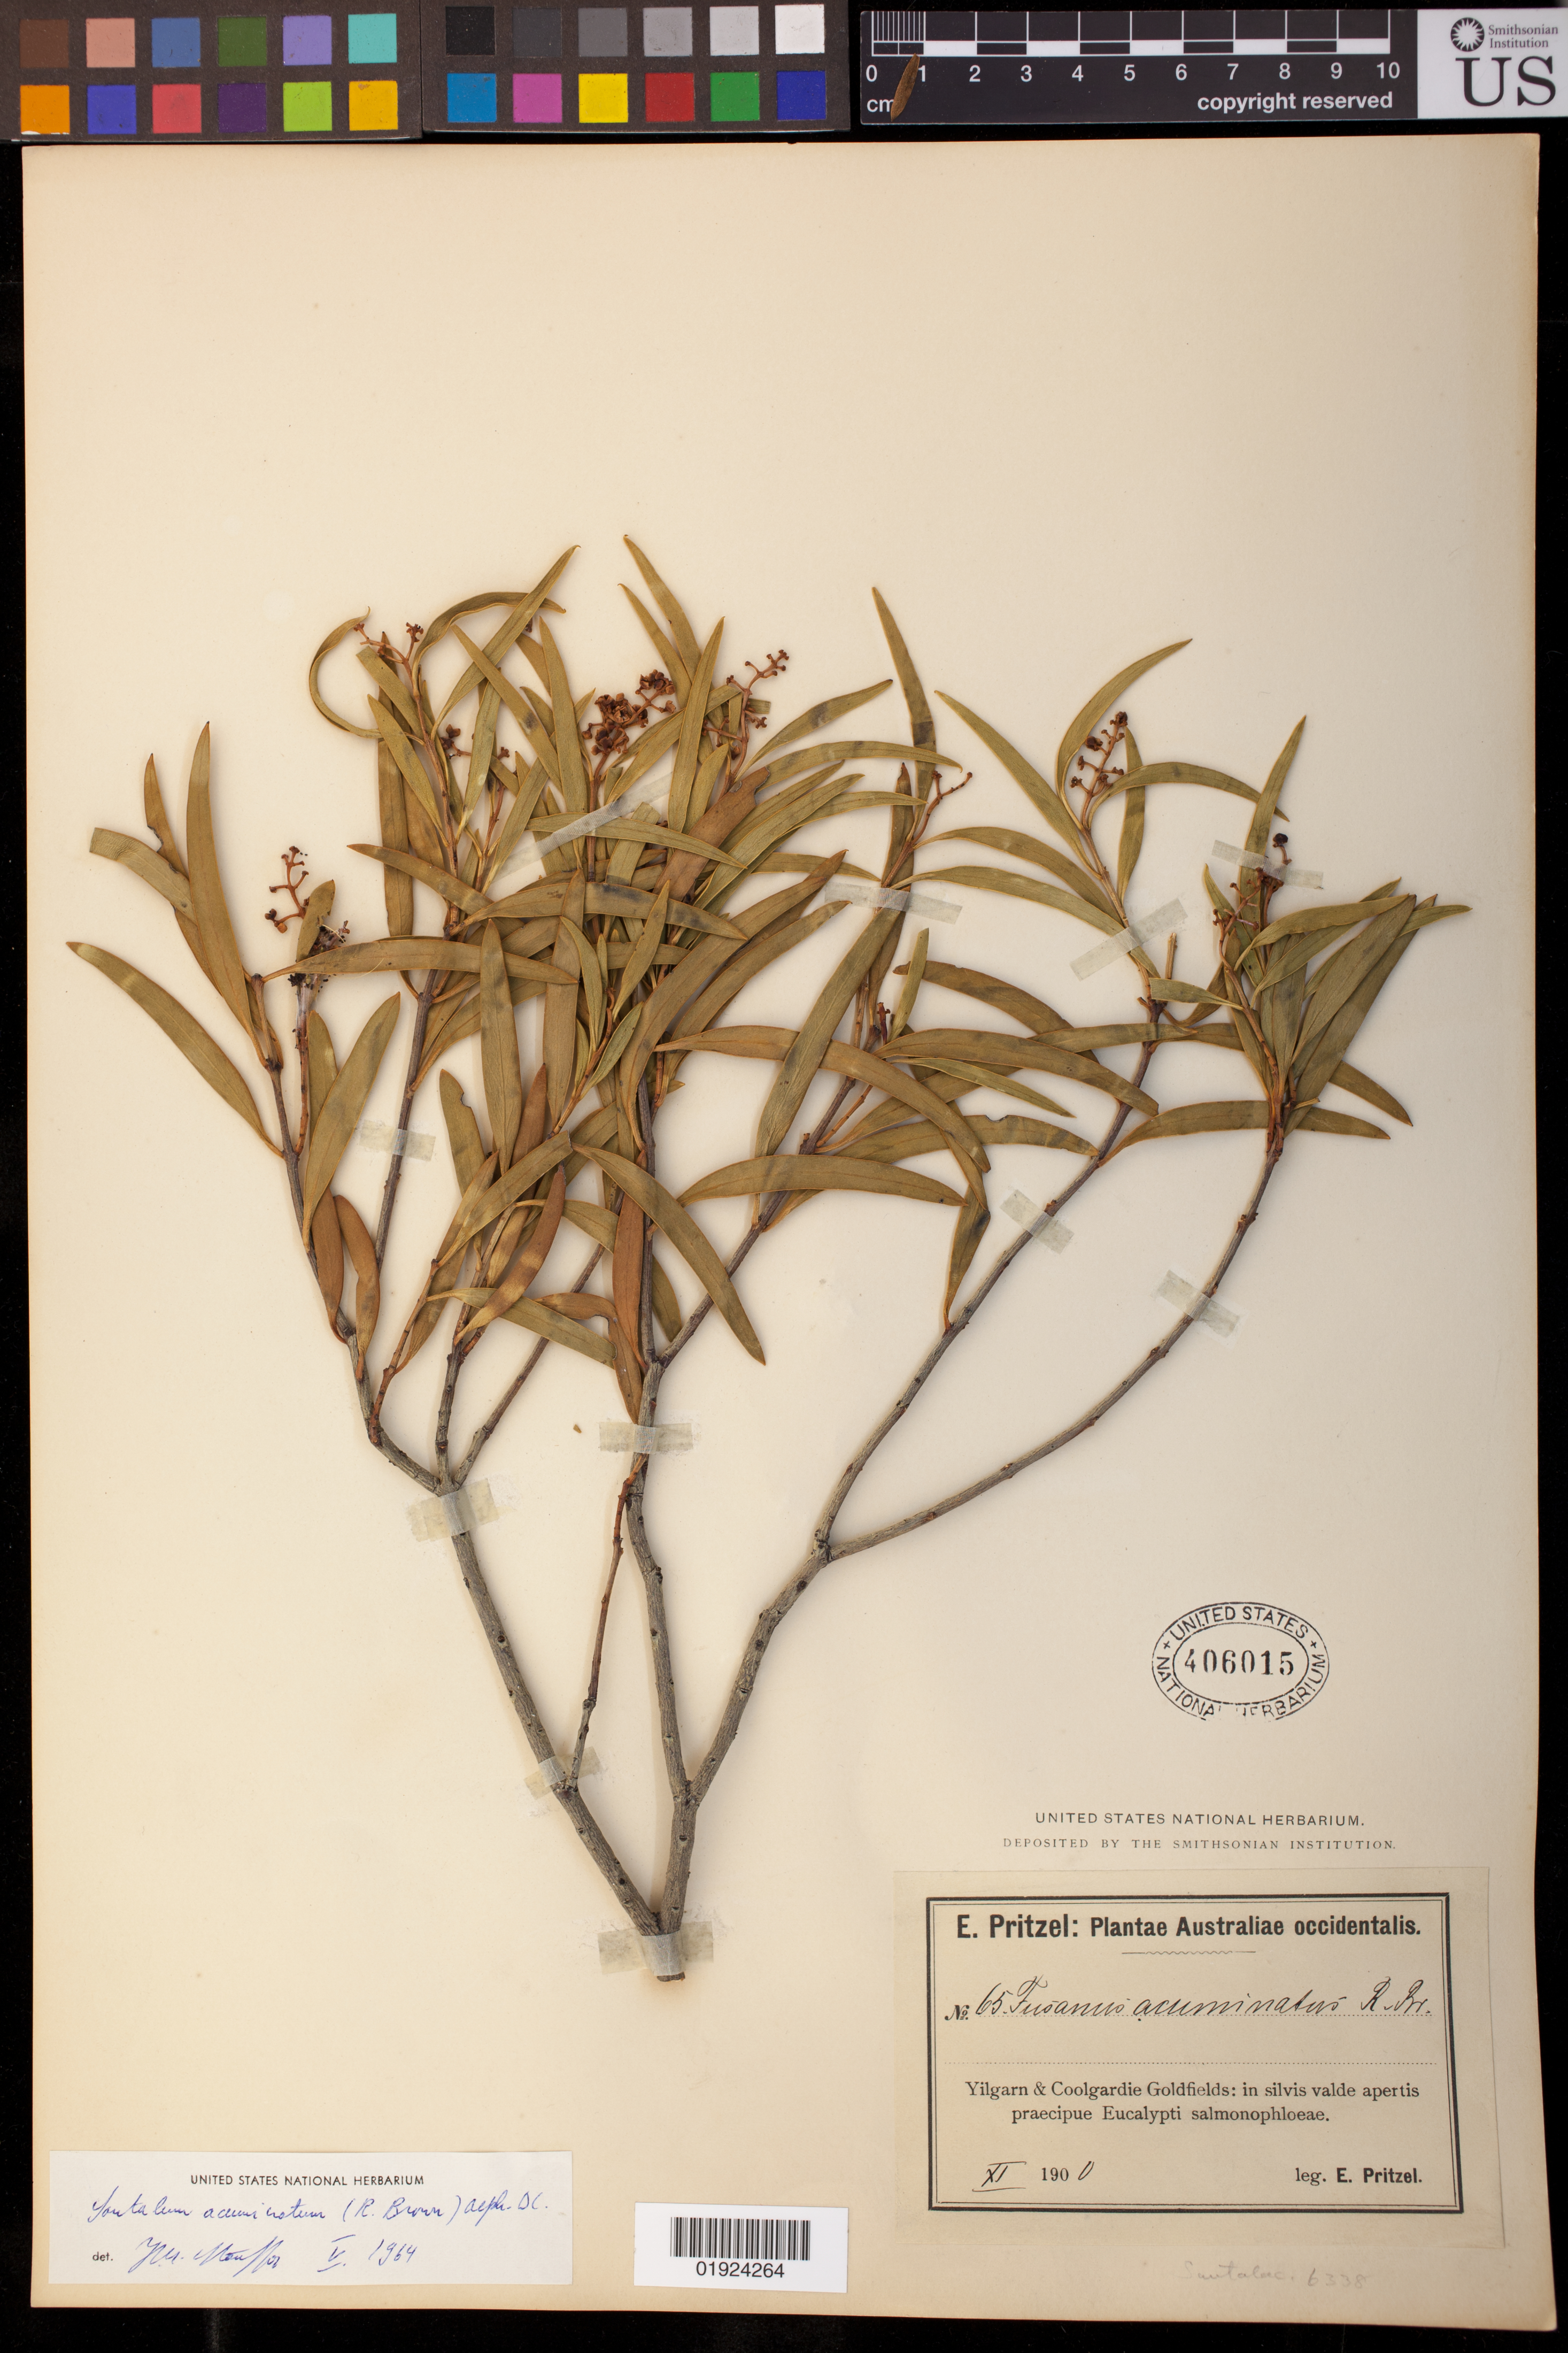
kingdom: Plantae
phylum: Tracheophyta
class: Magnoliopsida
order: Santalales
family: Santalaceae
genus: Santalum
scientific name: Santalum acuminatum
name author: (R. Br.) A. DC.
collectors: E. G. Pritzel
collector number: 65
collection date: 1900-11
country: Australia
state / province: Western Australia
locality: Yilgarn & Collgardie Goldfields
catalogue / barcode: US 406015